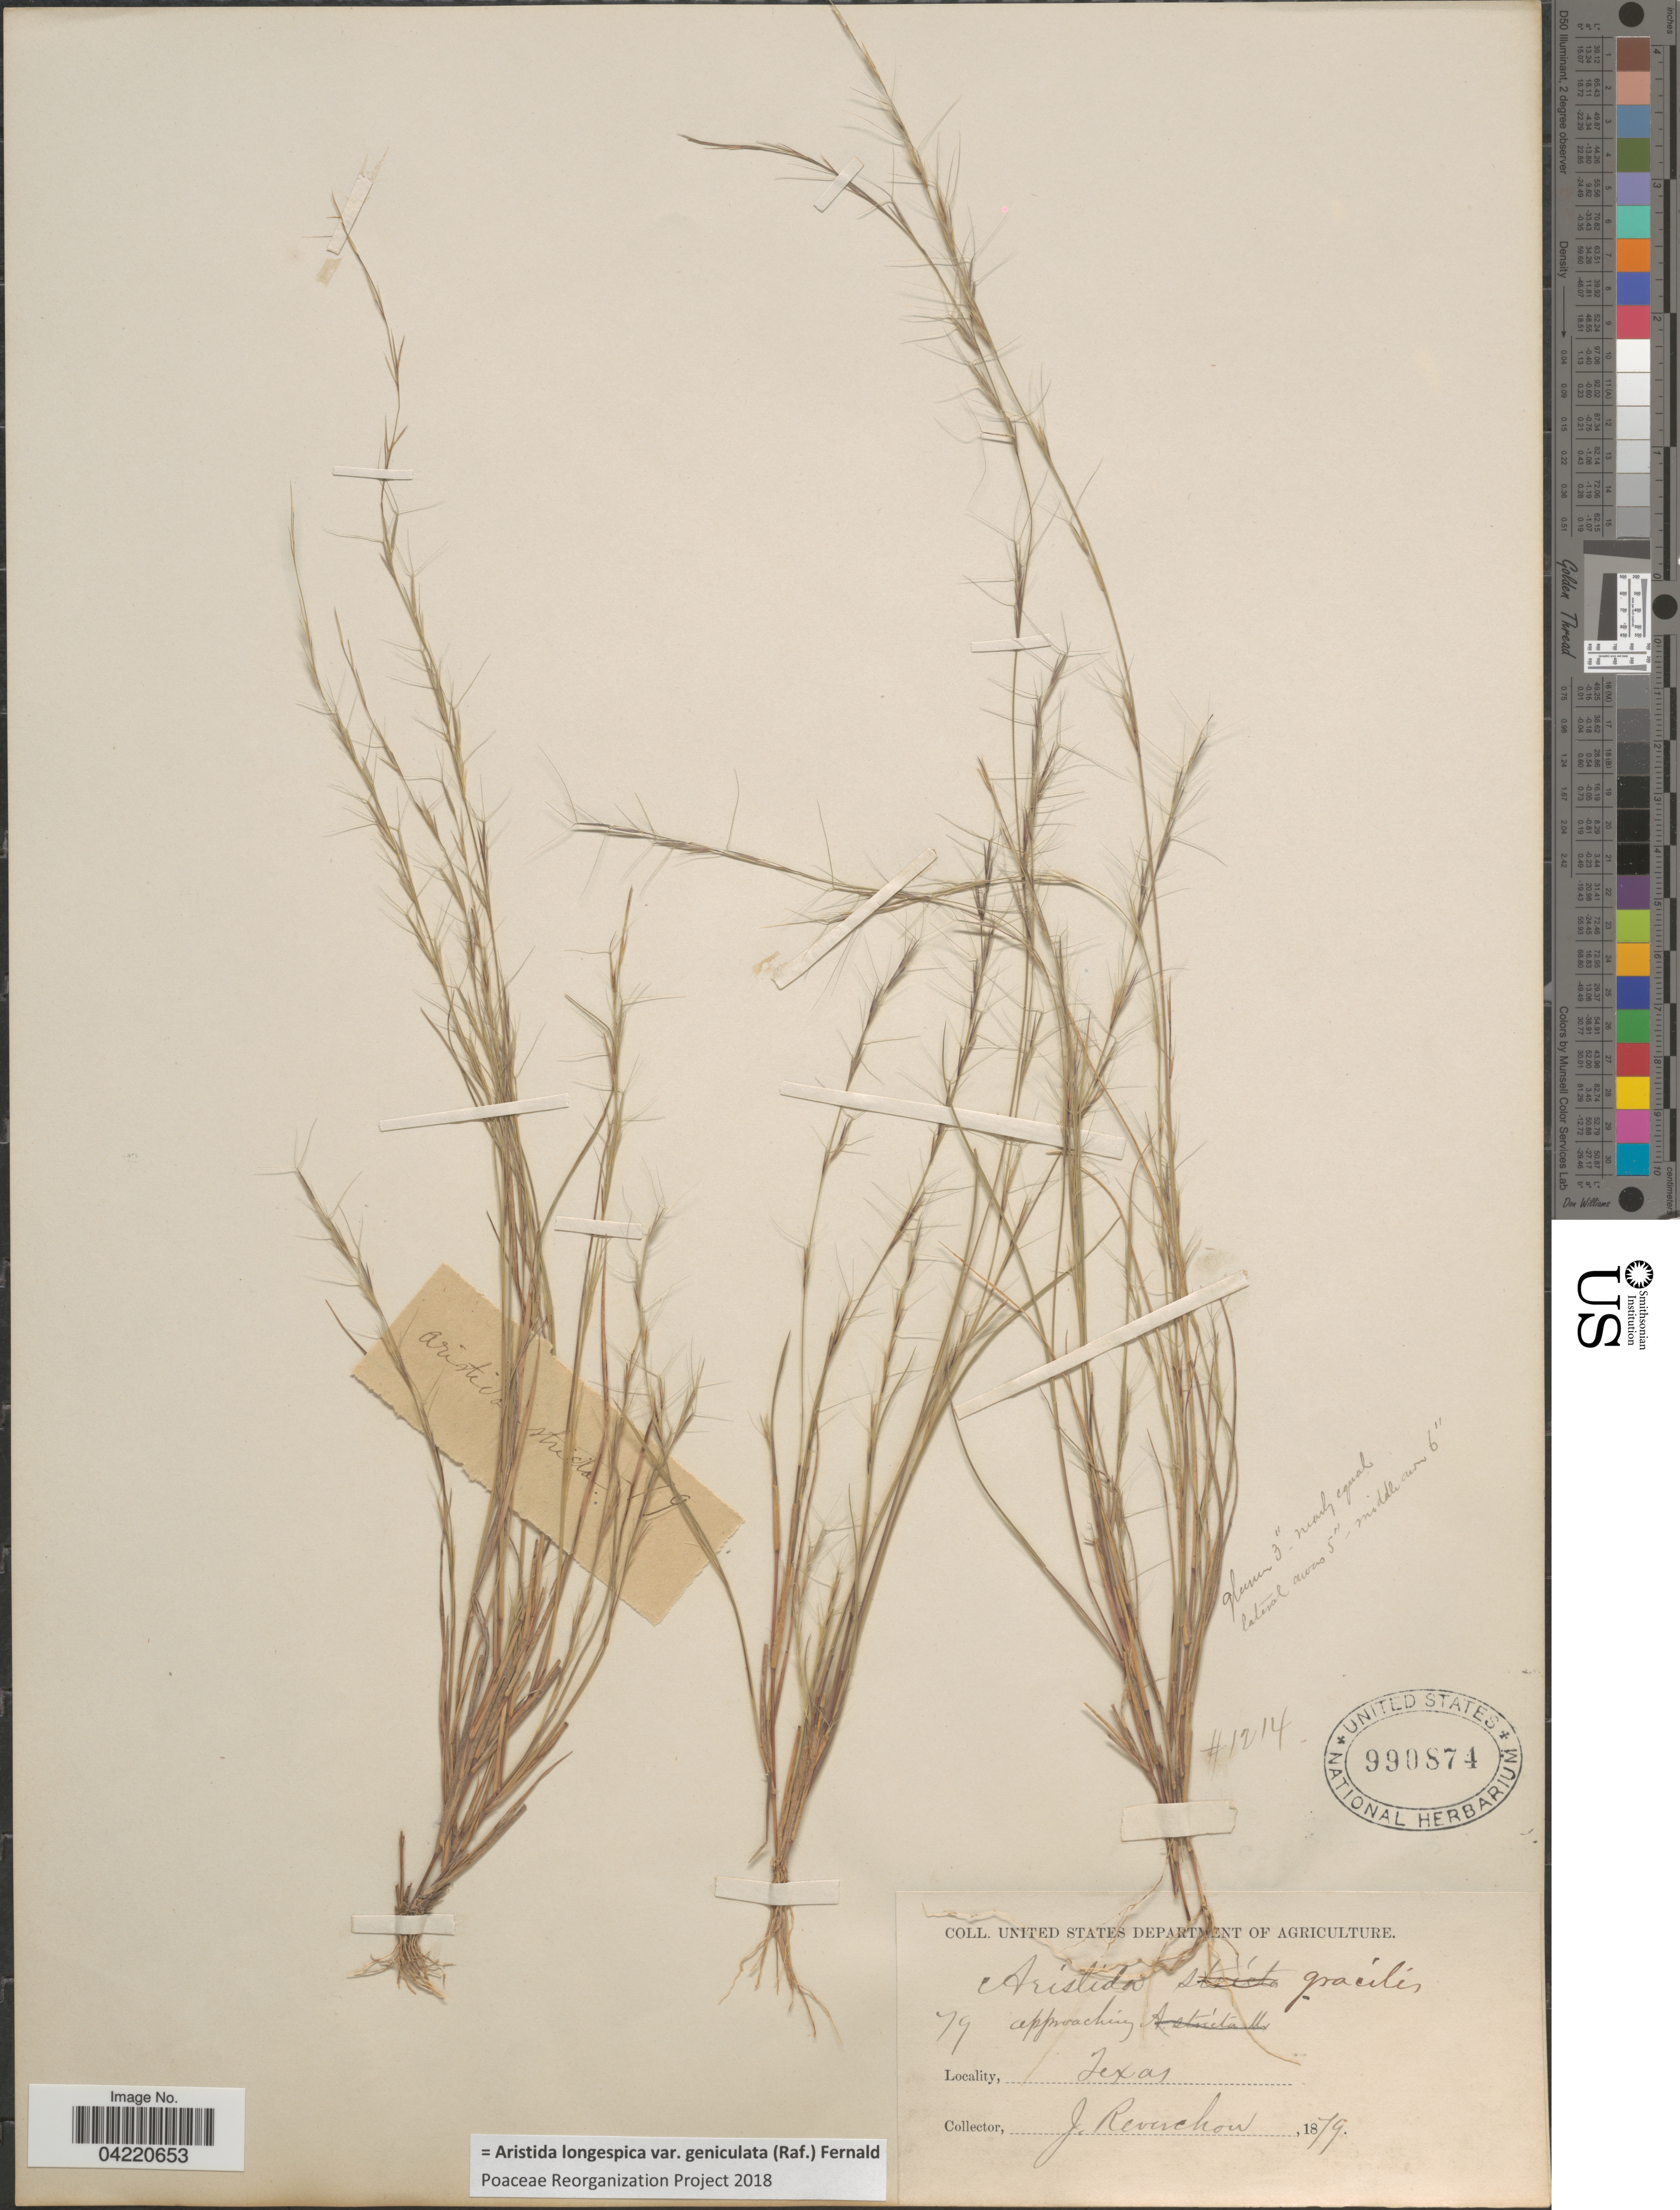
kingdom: Plantae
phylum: Tracheophyta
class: Liliopsida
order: Poales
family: Poaceae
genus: Aristida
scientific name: Aristida longespica var. geniculata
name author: (Raf.) Fernald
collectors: J. Reverchon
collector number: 79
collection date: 1879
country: United States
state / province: Texas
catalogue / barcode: US 990874